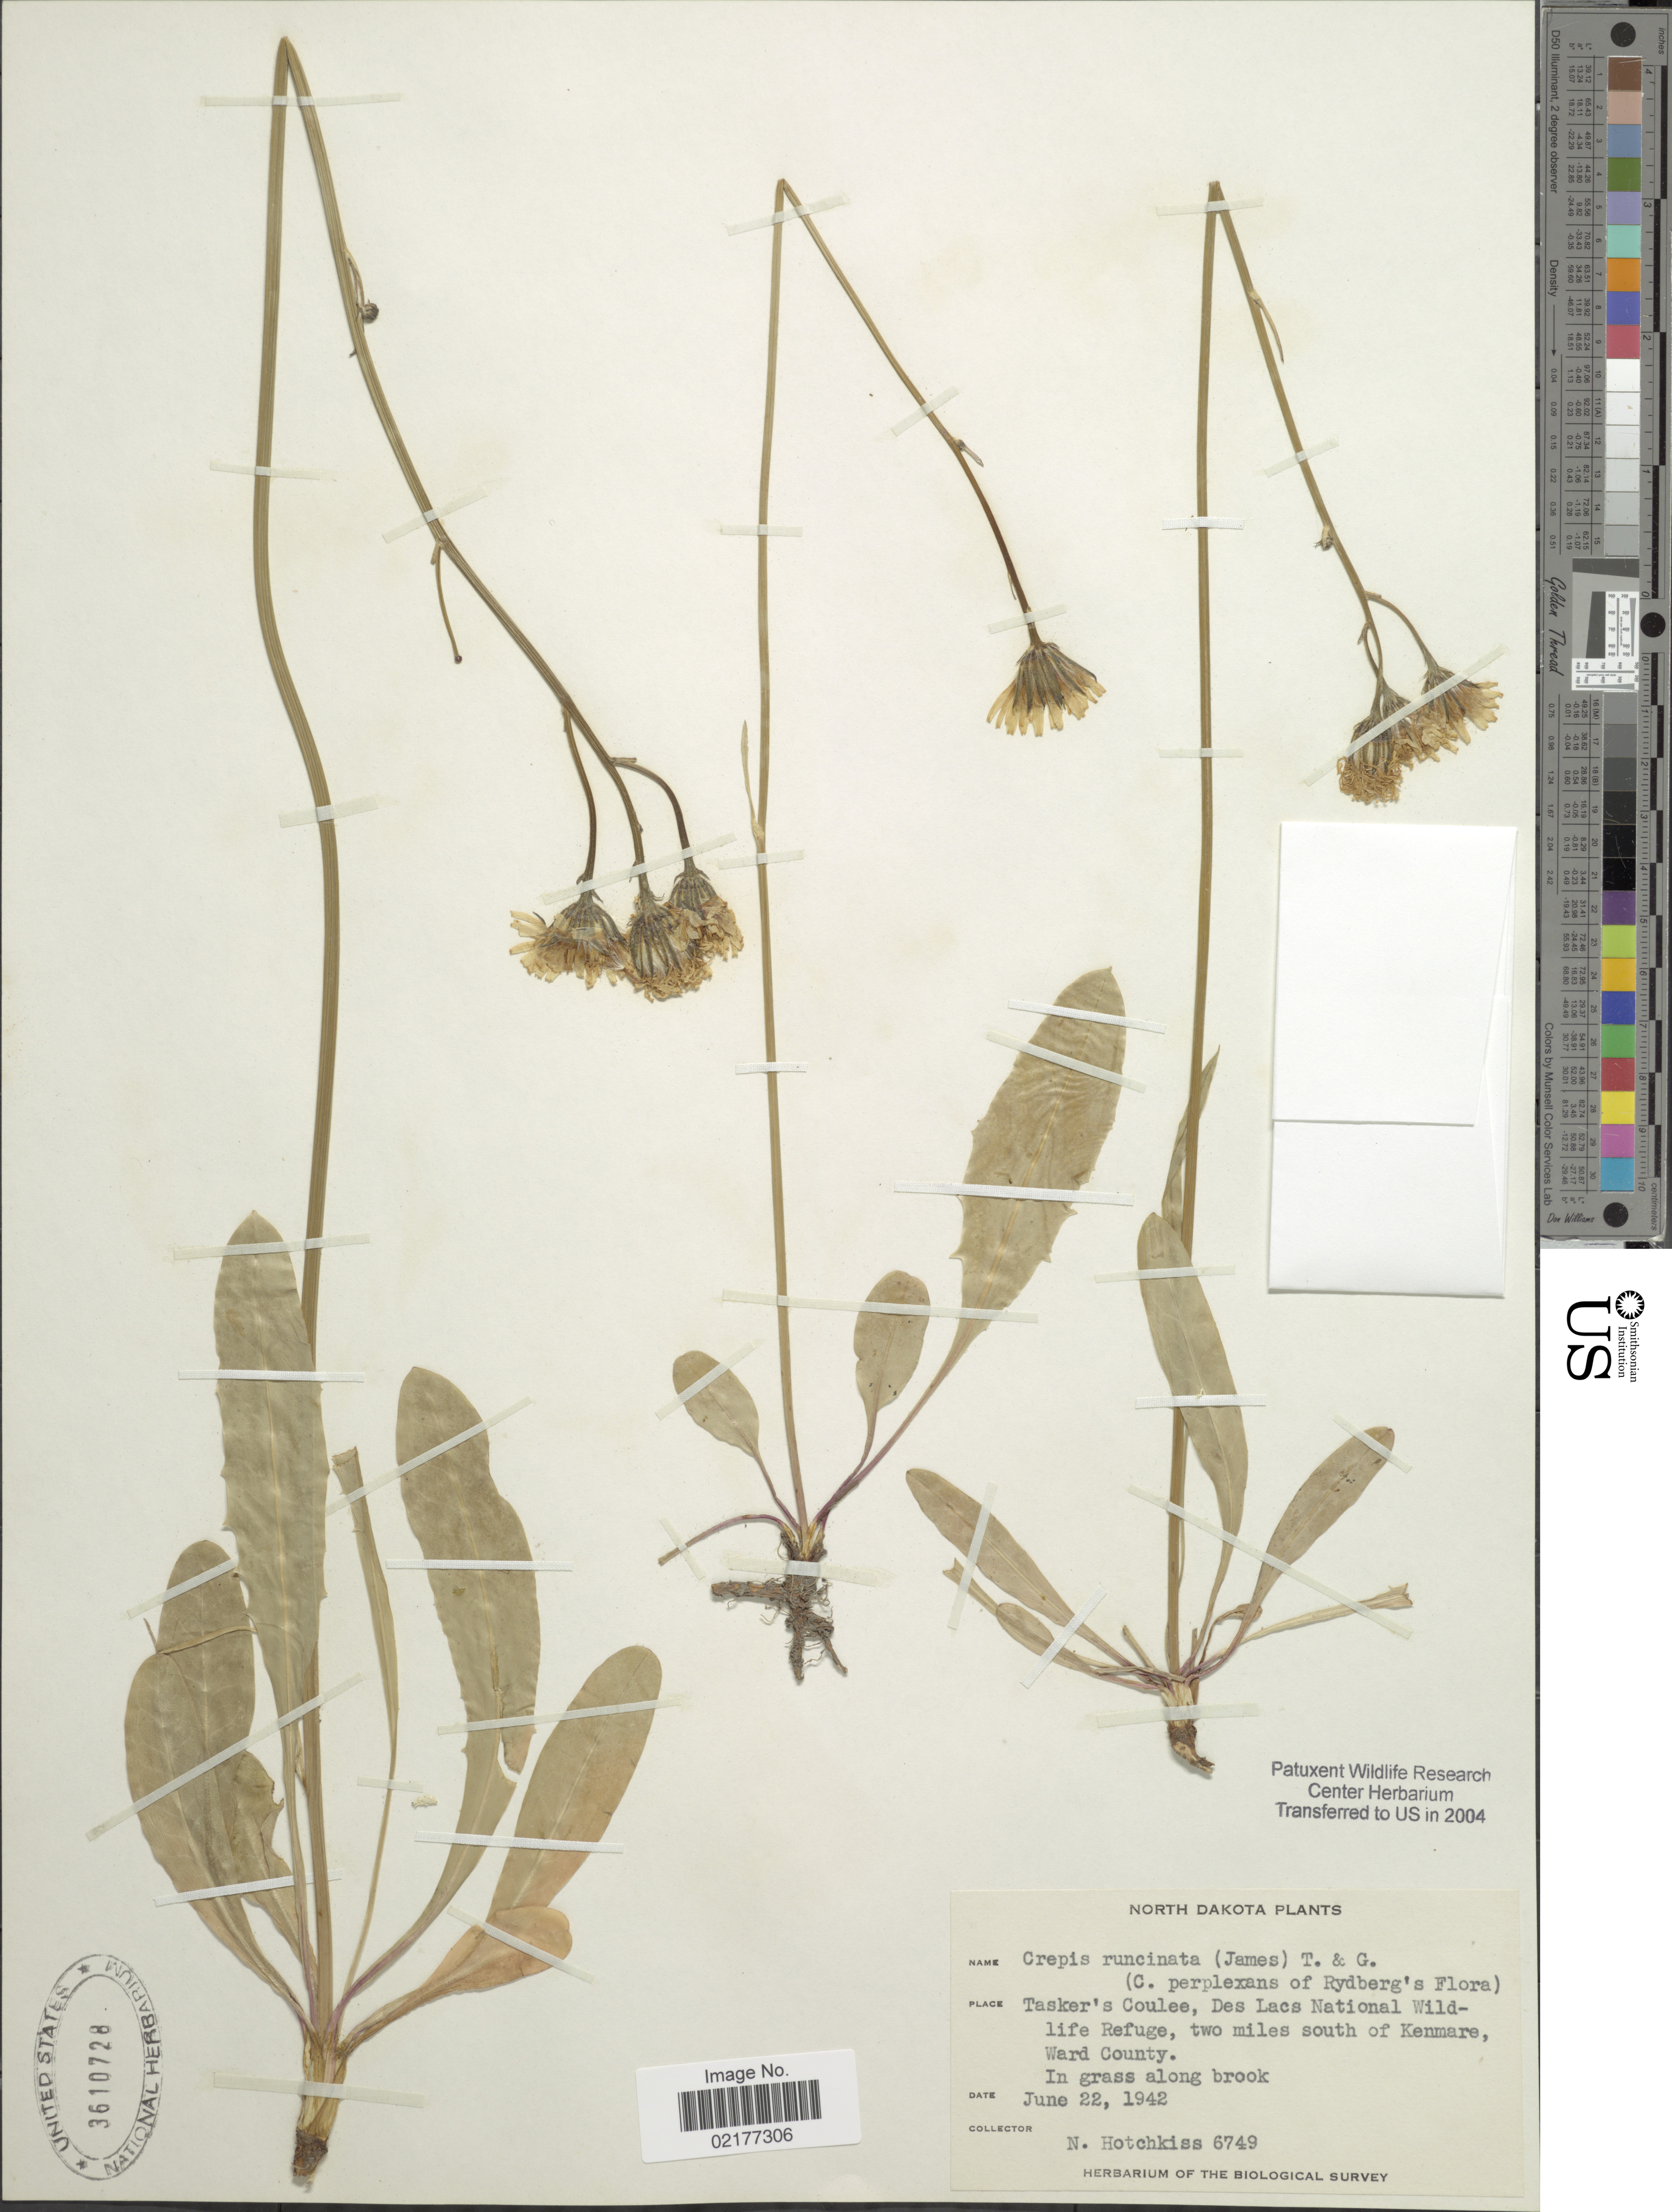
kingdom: Plantae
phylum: Tracheophyta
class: Magnoliopsida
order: Asterales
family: Asteraceae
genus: Crepis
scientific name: Crepis runcinata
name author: Torr. & A. Gray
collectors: N. Hotchkiss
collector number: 6749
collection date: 1942-06-22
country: United States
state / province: North Dakota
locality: Tasker's Coulee, Des Lacs National Wildlife Refuge, two miles south of Kenmare, Ward County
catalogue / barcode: US 3610728